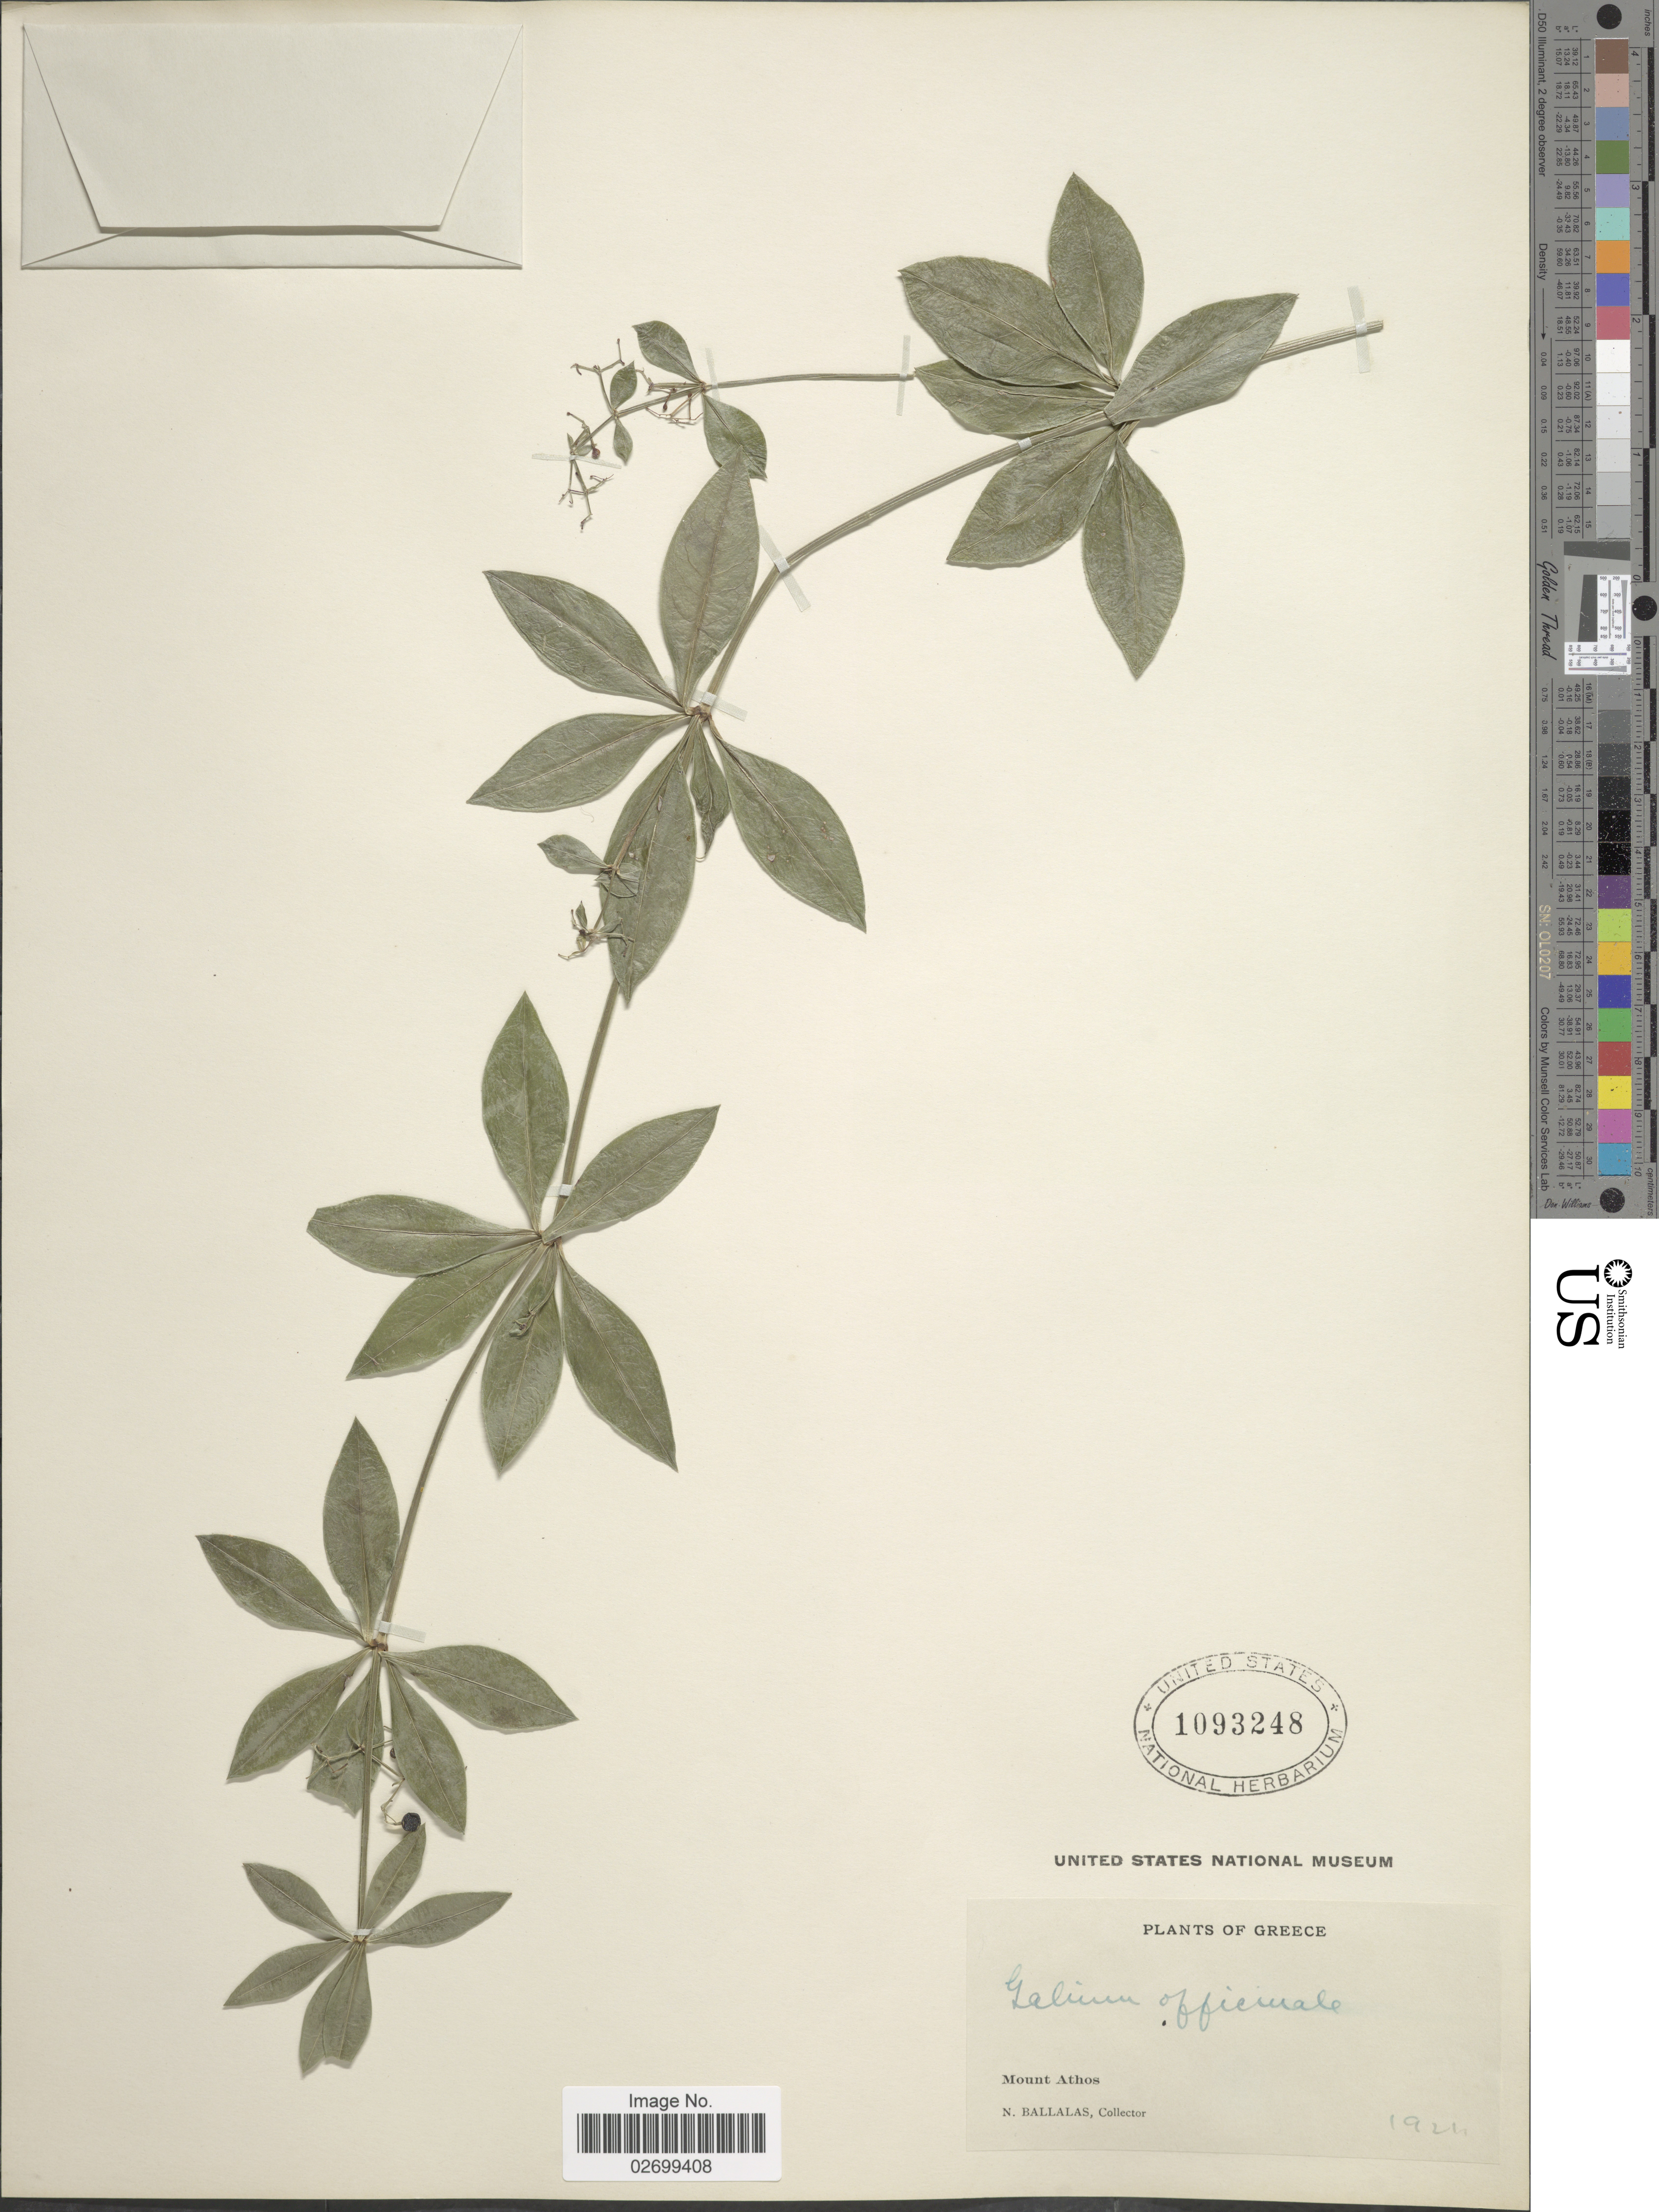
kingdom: Plantae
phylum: Tracheophyta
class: Magnoliopsida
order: Gentianales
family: Rubiaceae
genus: Galium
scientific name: Galium officinale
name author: Gaterau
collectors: N. Ballalas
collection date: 1921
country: Greece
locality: Mount Athos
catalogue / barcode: US 1093248